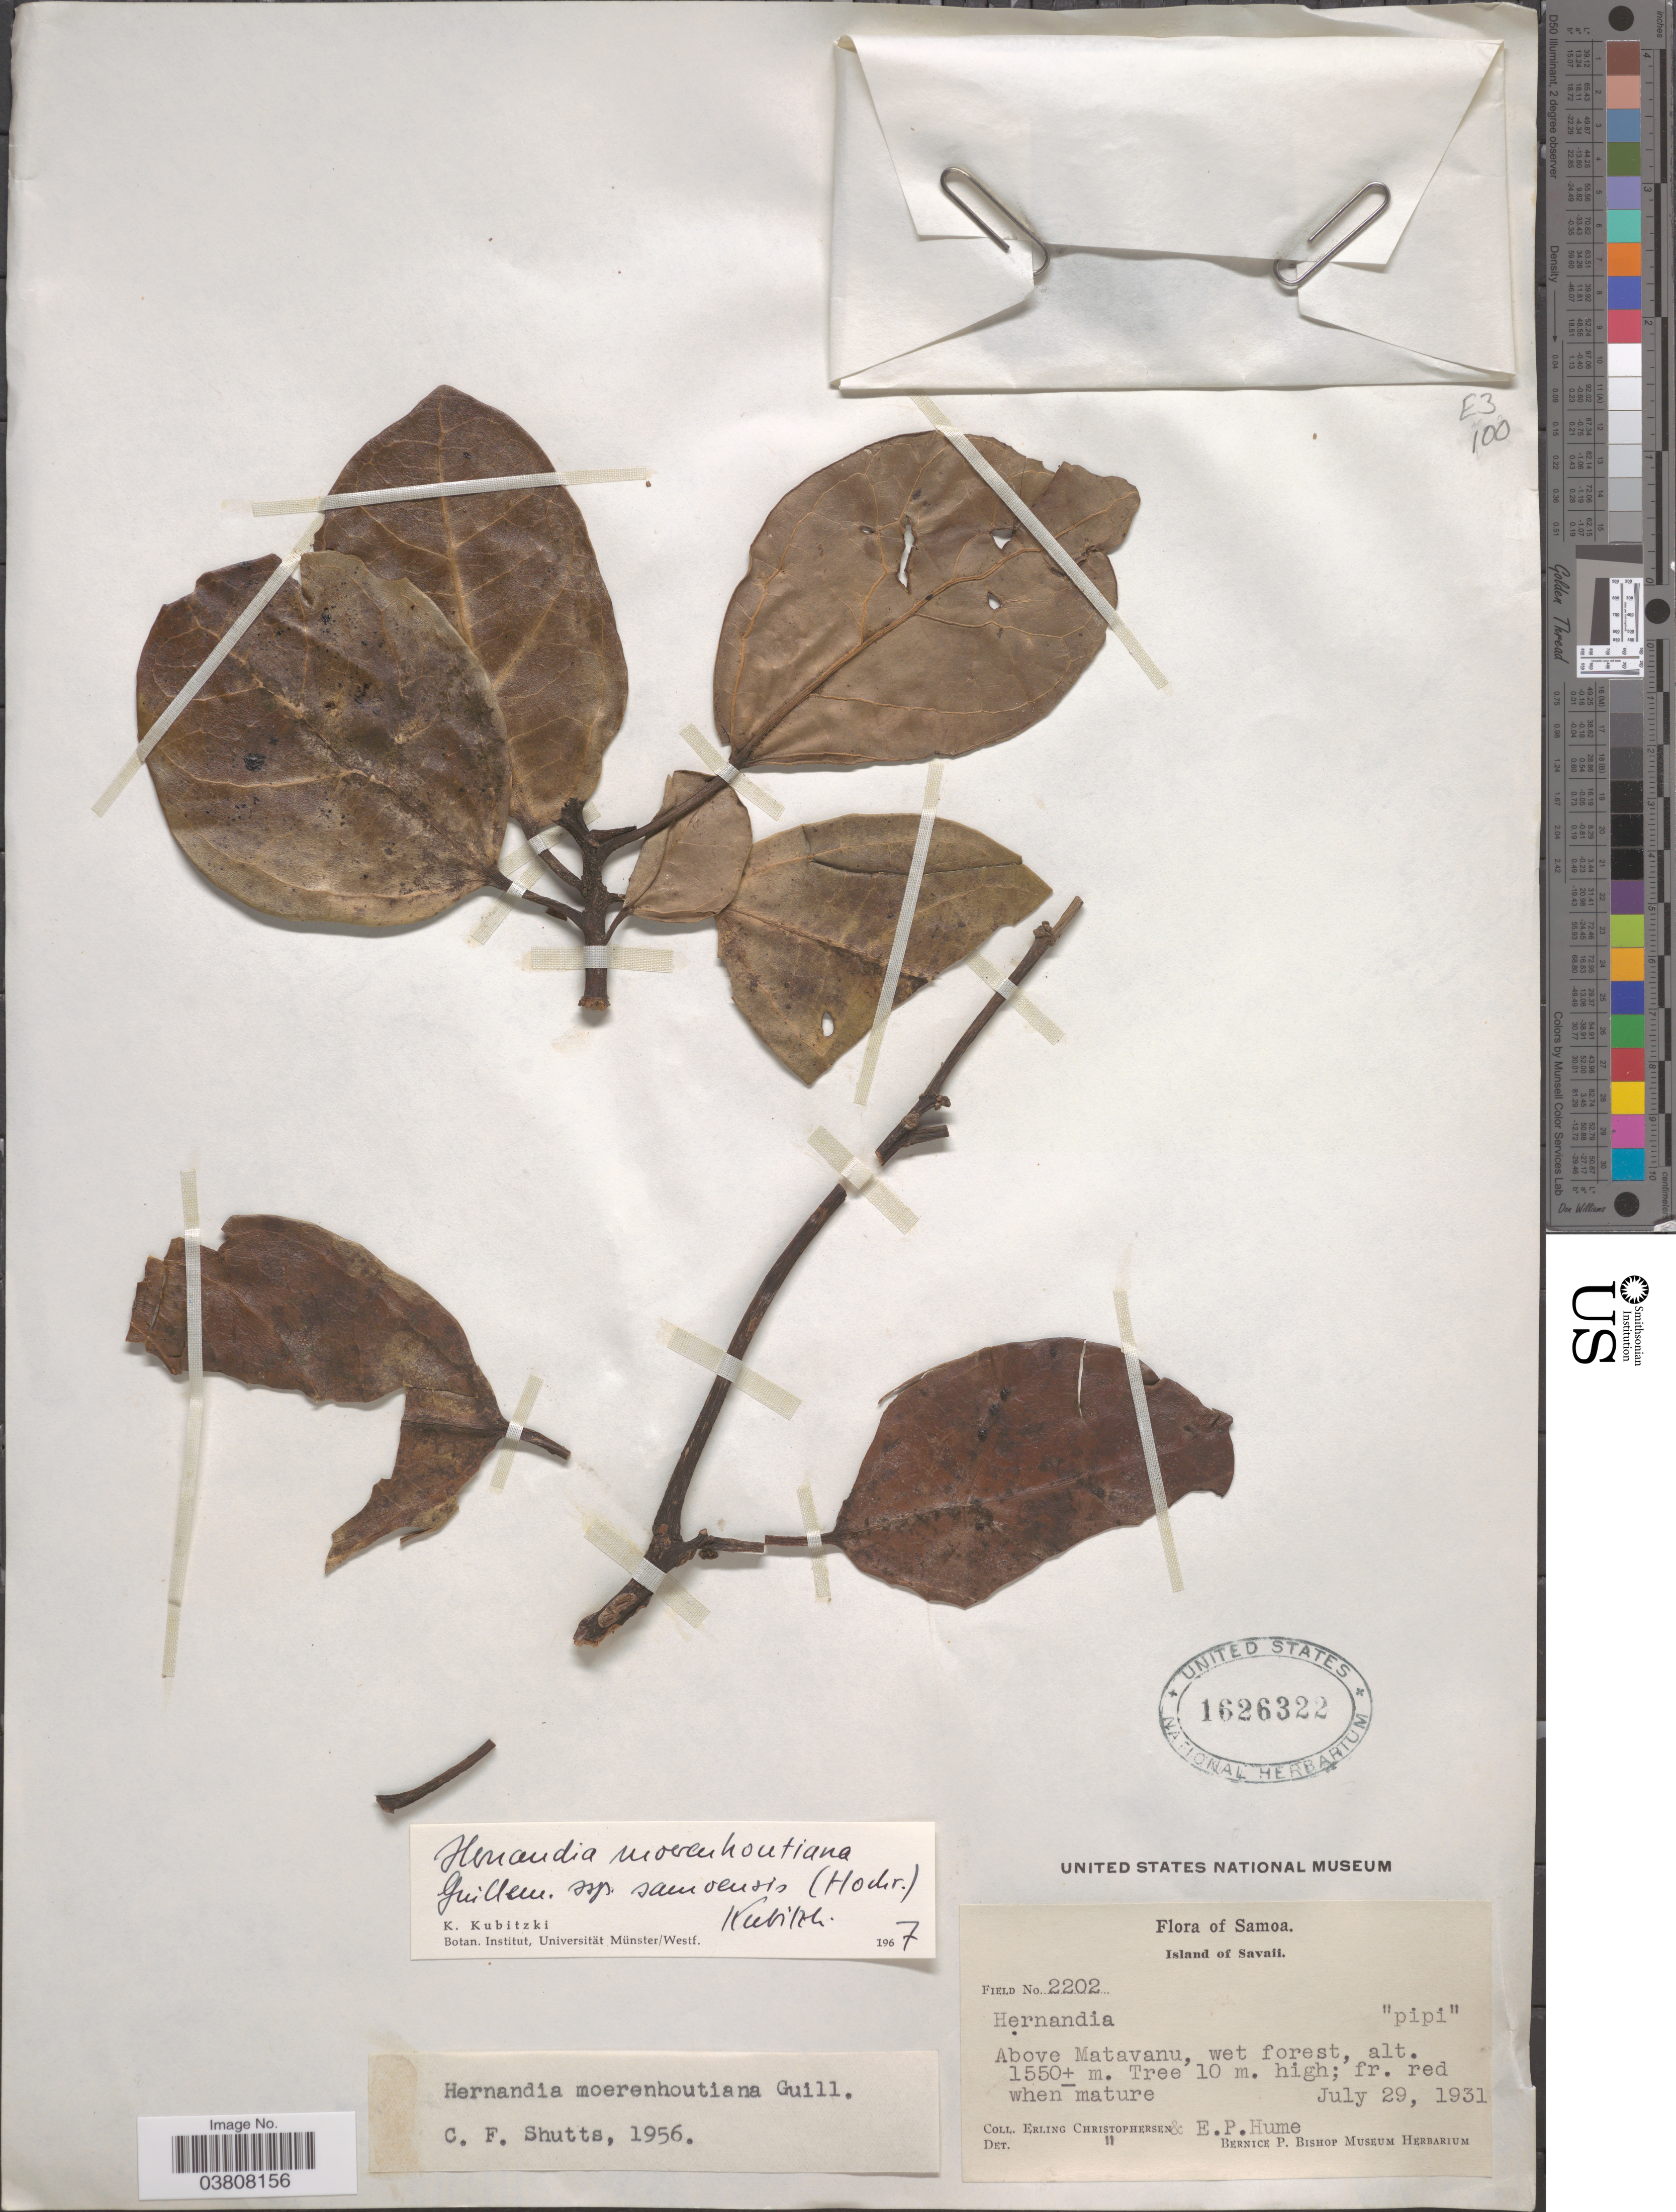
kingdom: Plantae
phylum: Tracheophyta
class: Magnoliopsida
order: Laurales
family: Hernandiaceae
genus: Hernandia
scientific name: Hernandia moerenhoutiana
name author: Guill.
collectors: E. Christophersen & E. P. Hume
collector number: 2202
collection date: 1931-07-29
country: Samoa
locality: Samoa. Island of Savaii. Above Matavanu.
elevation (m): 1550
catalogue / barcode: US 1626322